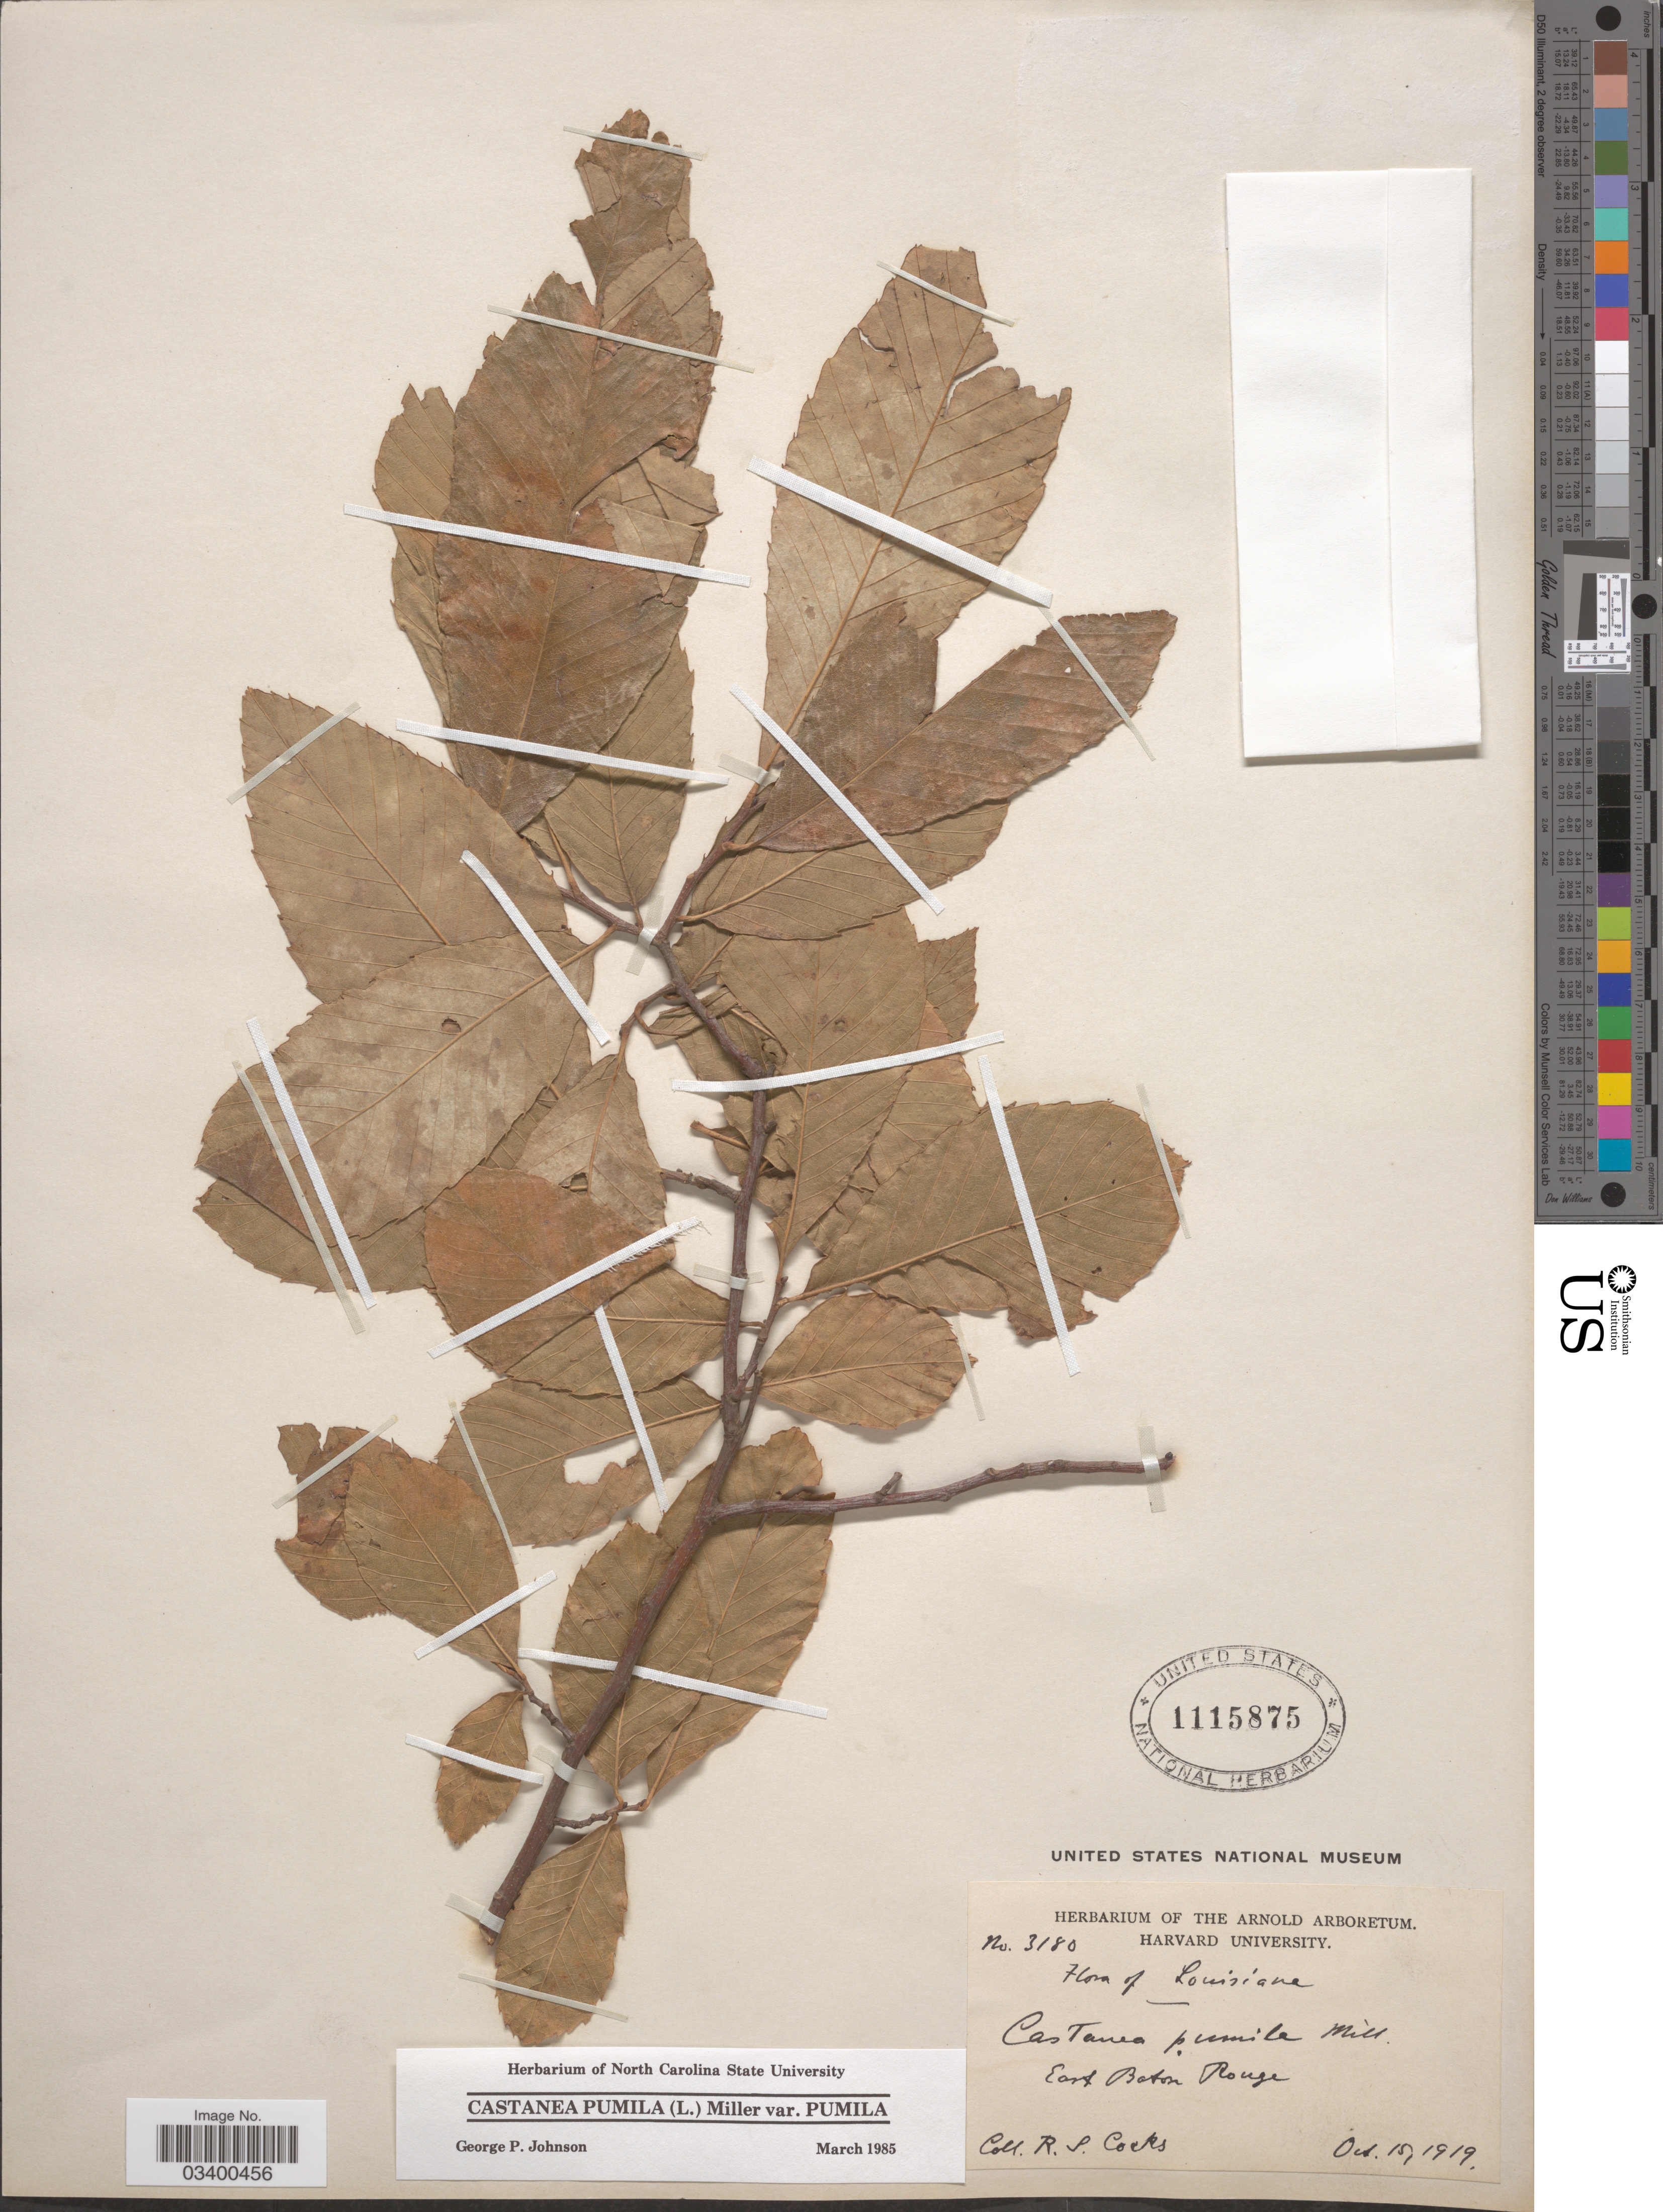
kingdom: Plantae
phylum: Tracheophyta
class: Magnoliopsida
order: Fagales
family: Fagaceae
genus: Castanea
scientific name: Castanea pumila var. pumila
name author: (L.) Mill.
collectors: R. Cocks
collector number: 3180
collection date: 1919-10-15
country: United States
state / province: Louisiana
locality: East Baton Rouge.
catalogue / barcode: US 1115875